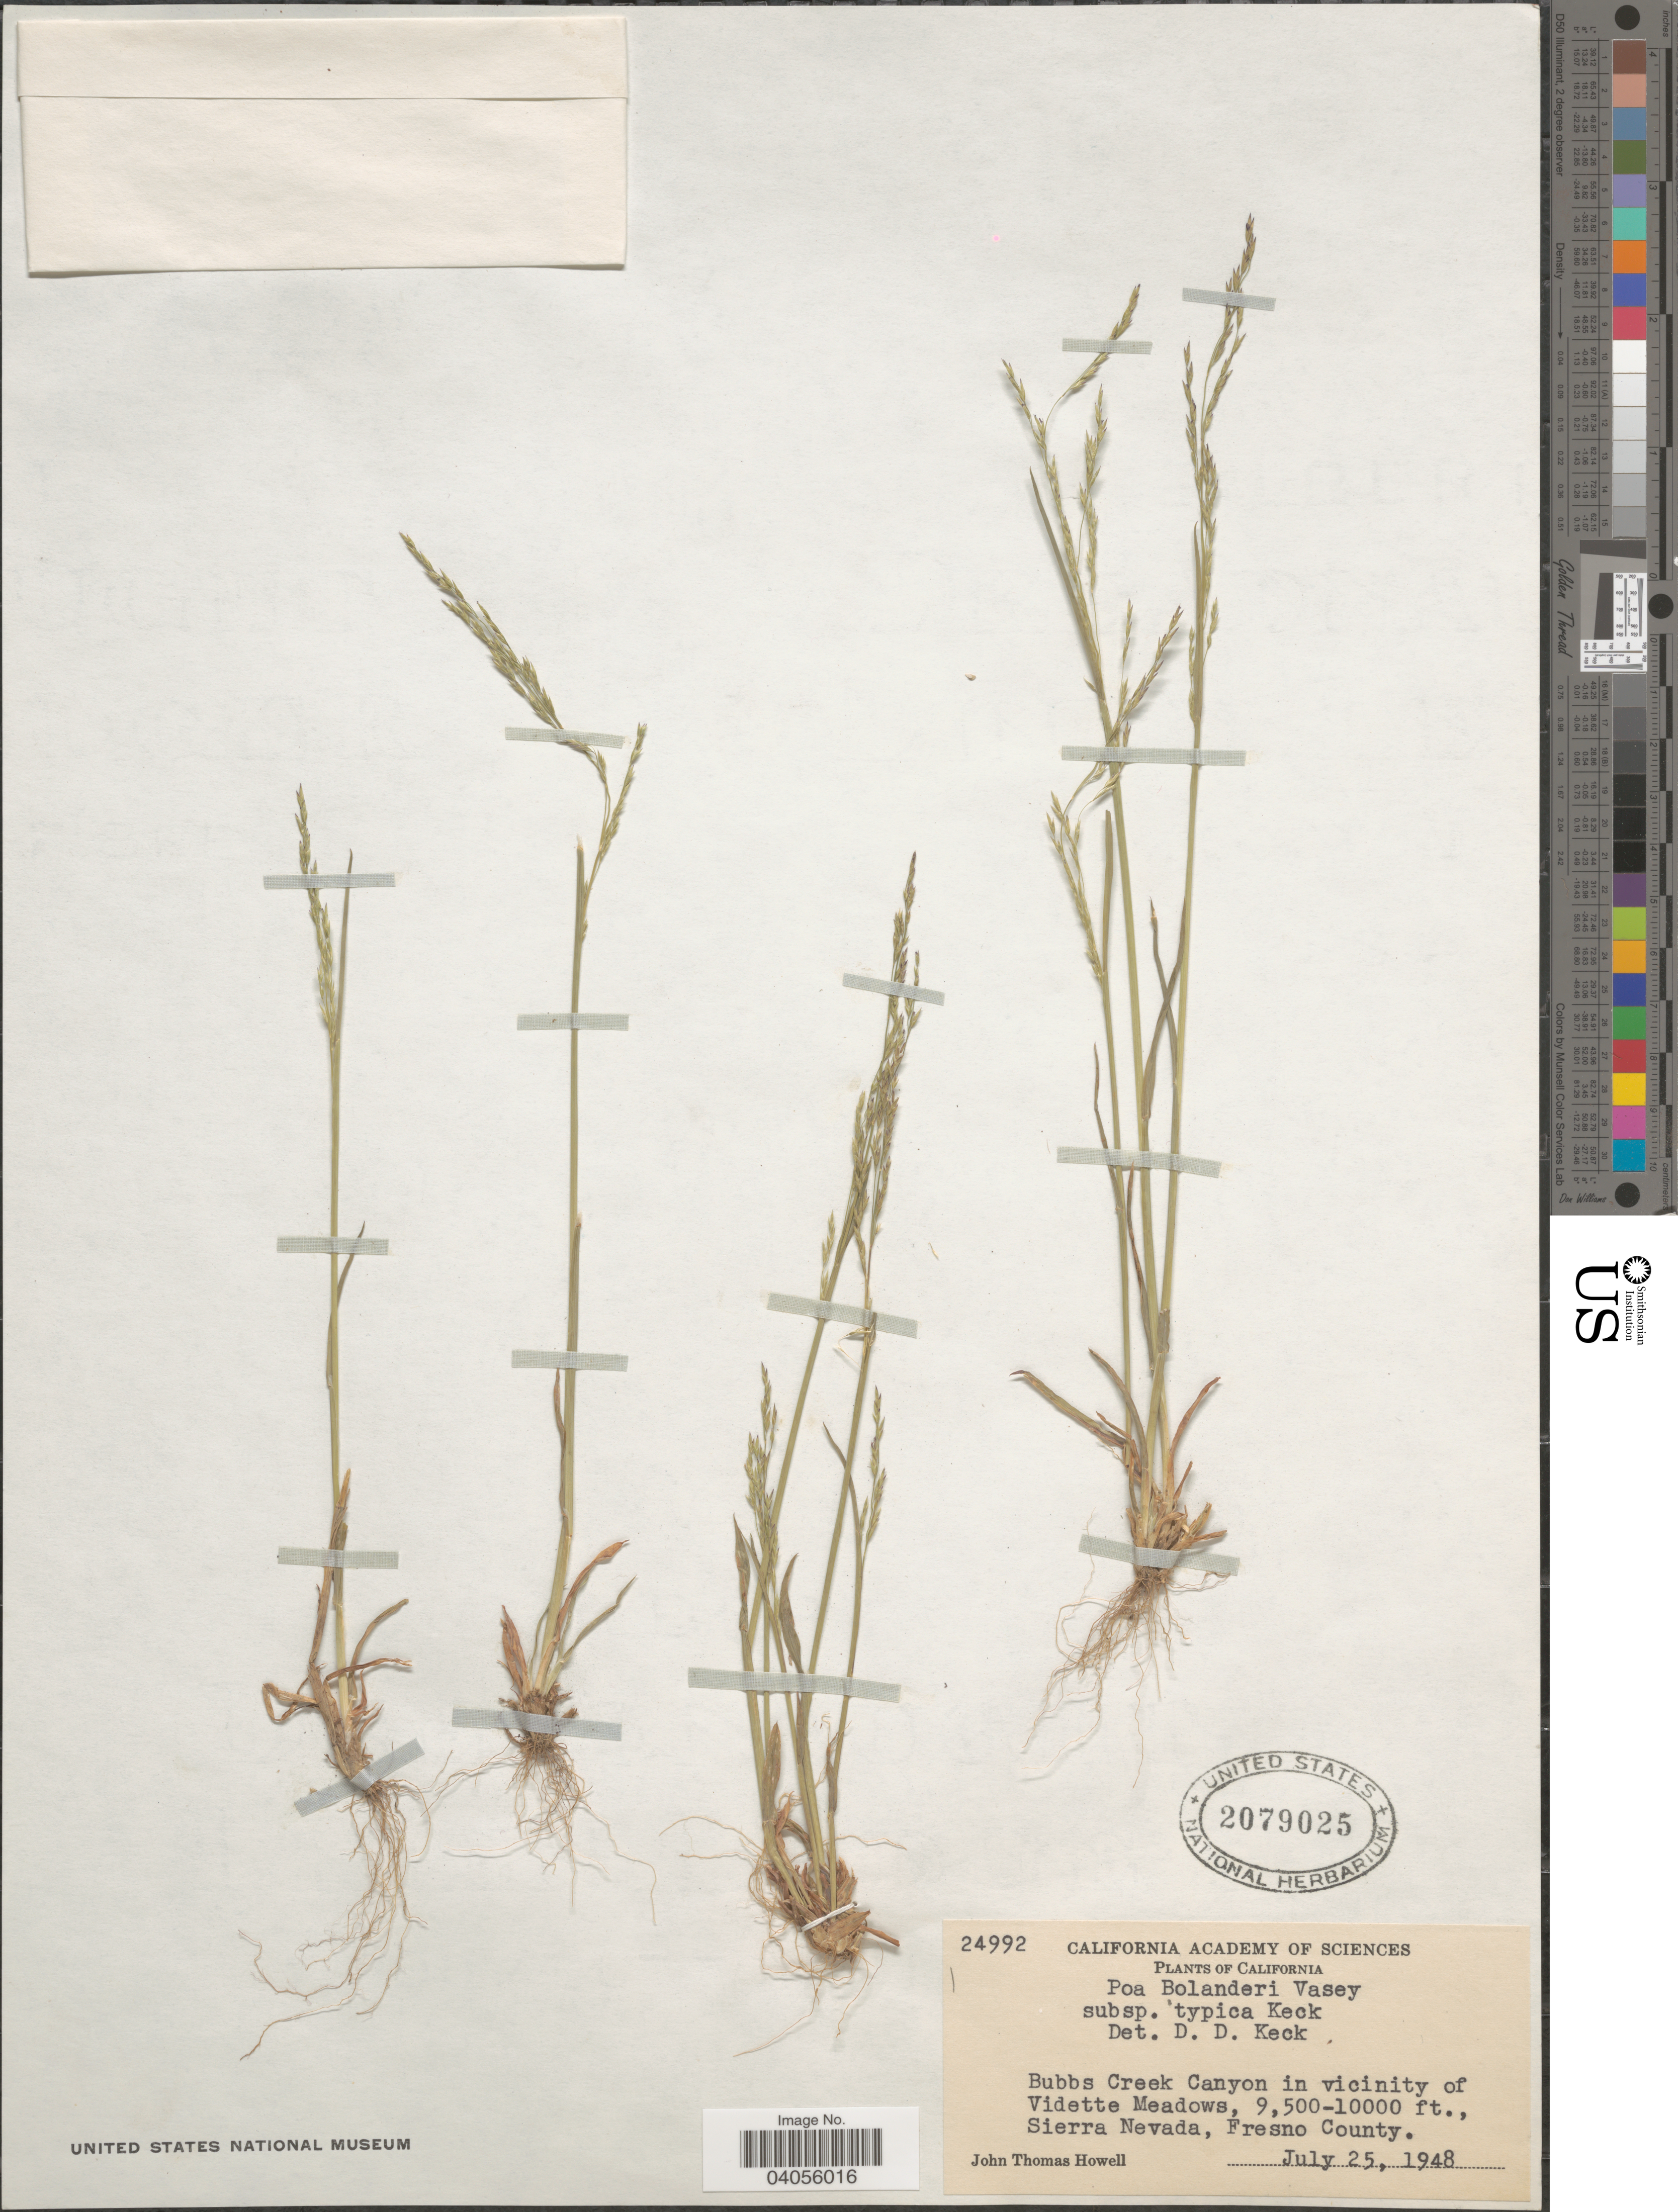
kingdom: Plantae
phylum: Tracheophyta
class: Liliopsida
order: Poales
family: Poaceae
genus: Poa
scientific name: Poa bolanderi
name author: Vasey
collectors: J. T. Howell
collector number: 24992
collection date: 1948-07-25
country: United States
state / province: California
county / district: Fresno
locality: Bubbs Creek canyon in vicinity of Vidette Meadows, Sierra Nevada, Fresno County.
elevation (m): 2896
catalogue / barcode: US 2079025